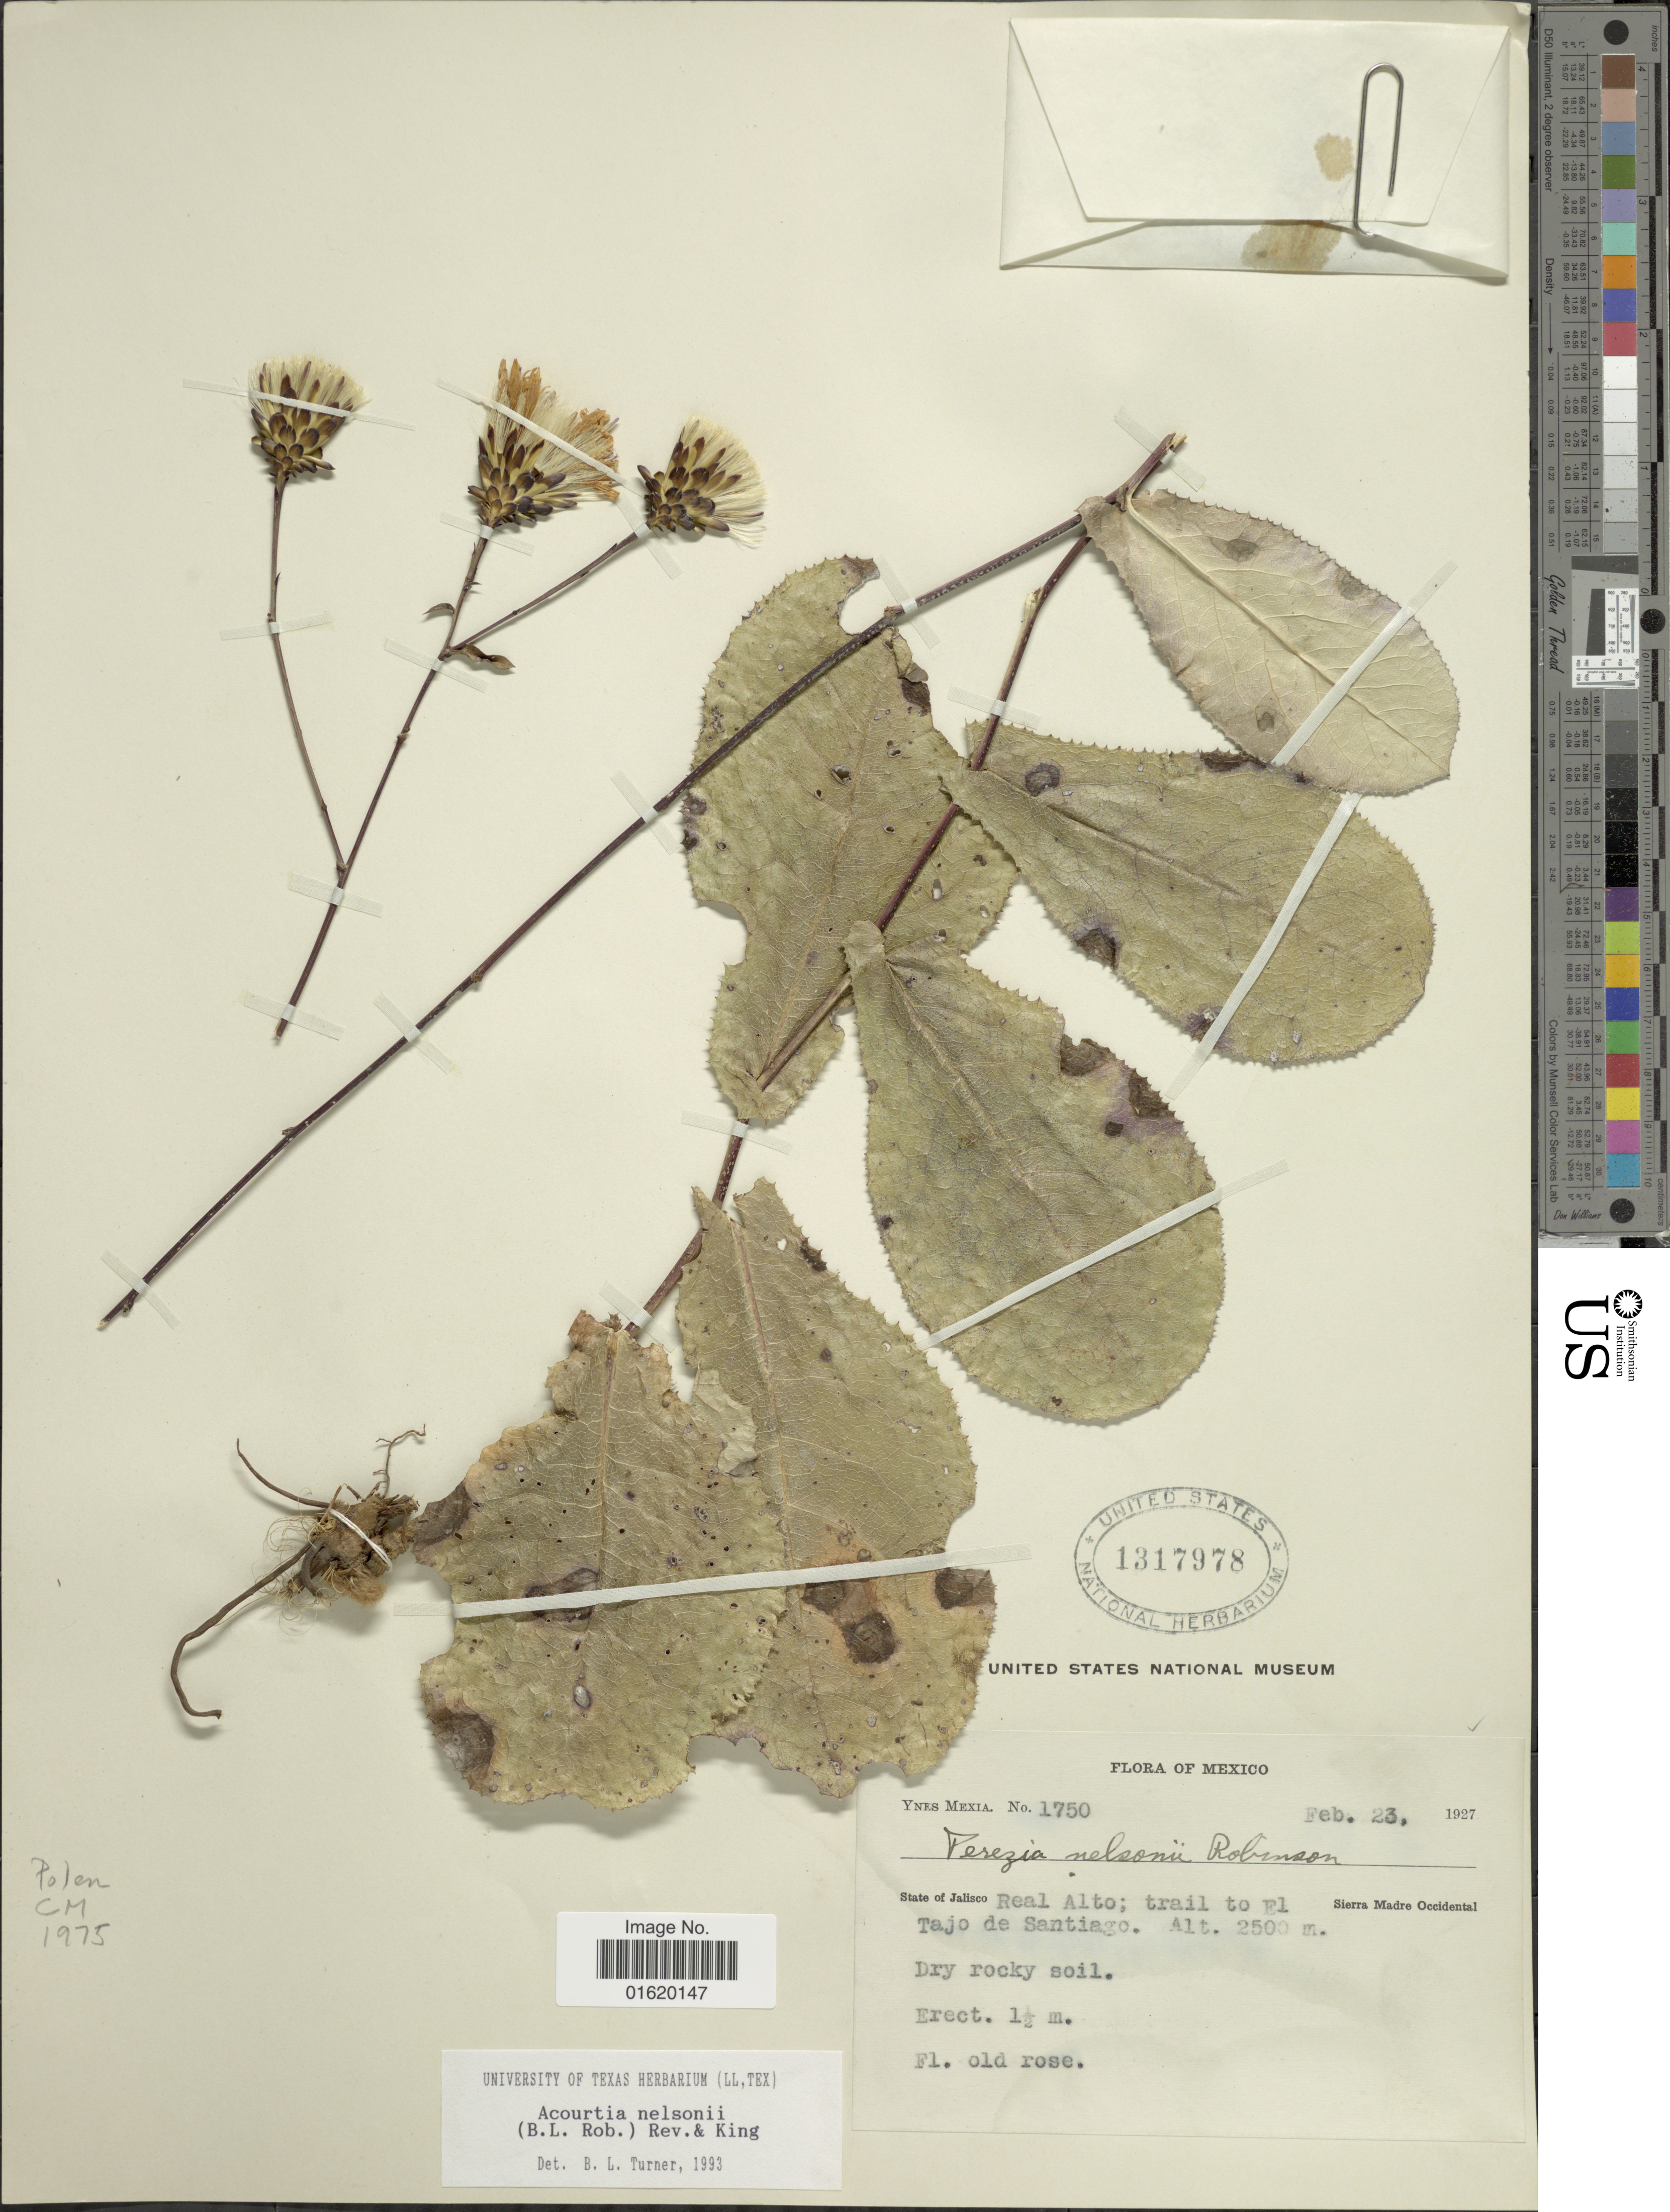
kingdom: Plantae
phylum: Tracheophyta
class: Magnoliopsida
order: Asterales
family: Asteraceae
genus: Acourtia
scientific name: Acourtia nelsonii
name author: (B.L. Rob.) Reveal & R.M. King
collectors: Y. Mexia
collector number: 1750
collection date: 1927-02-23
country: Mexico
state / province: Jalisco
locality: Trail to El Tajo de Santiago, Sierra Madre Occidental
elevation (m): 2500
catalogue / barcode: US 1317978